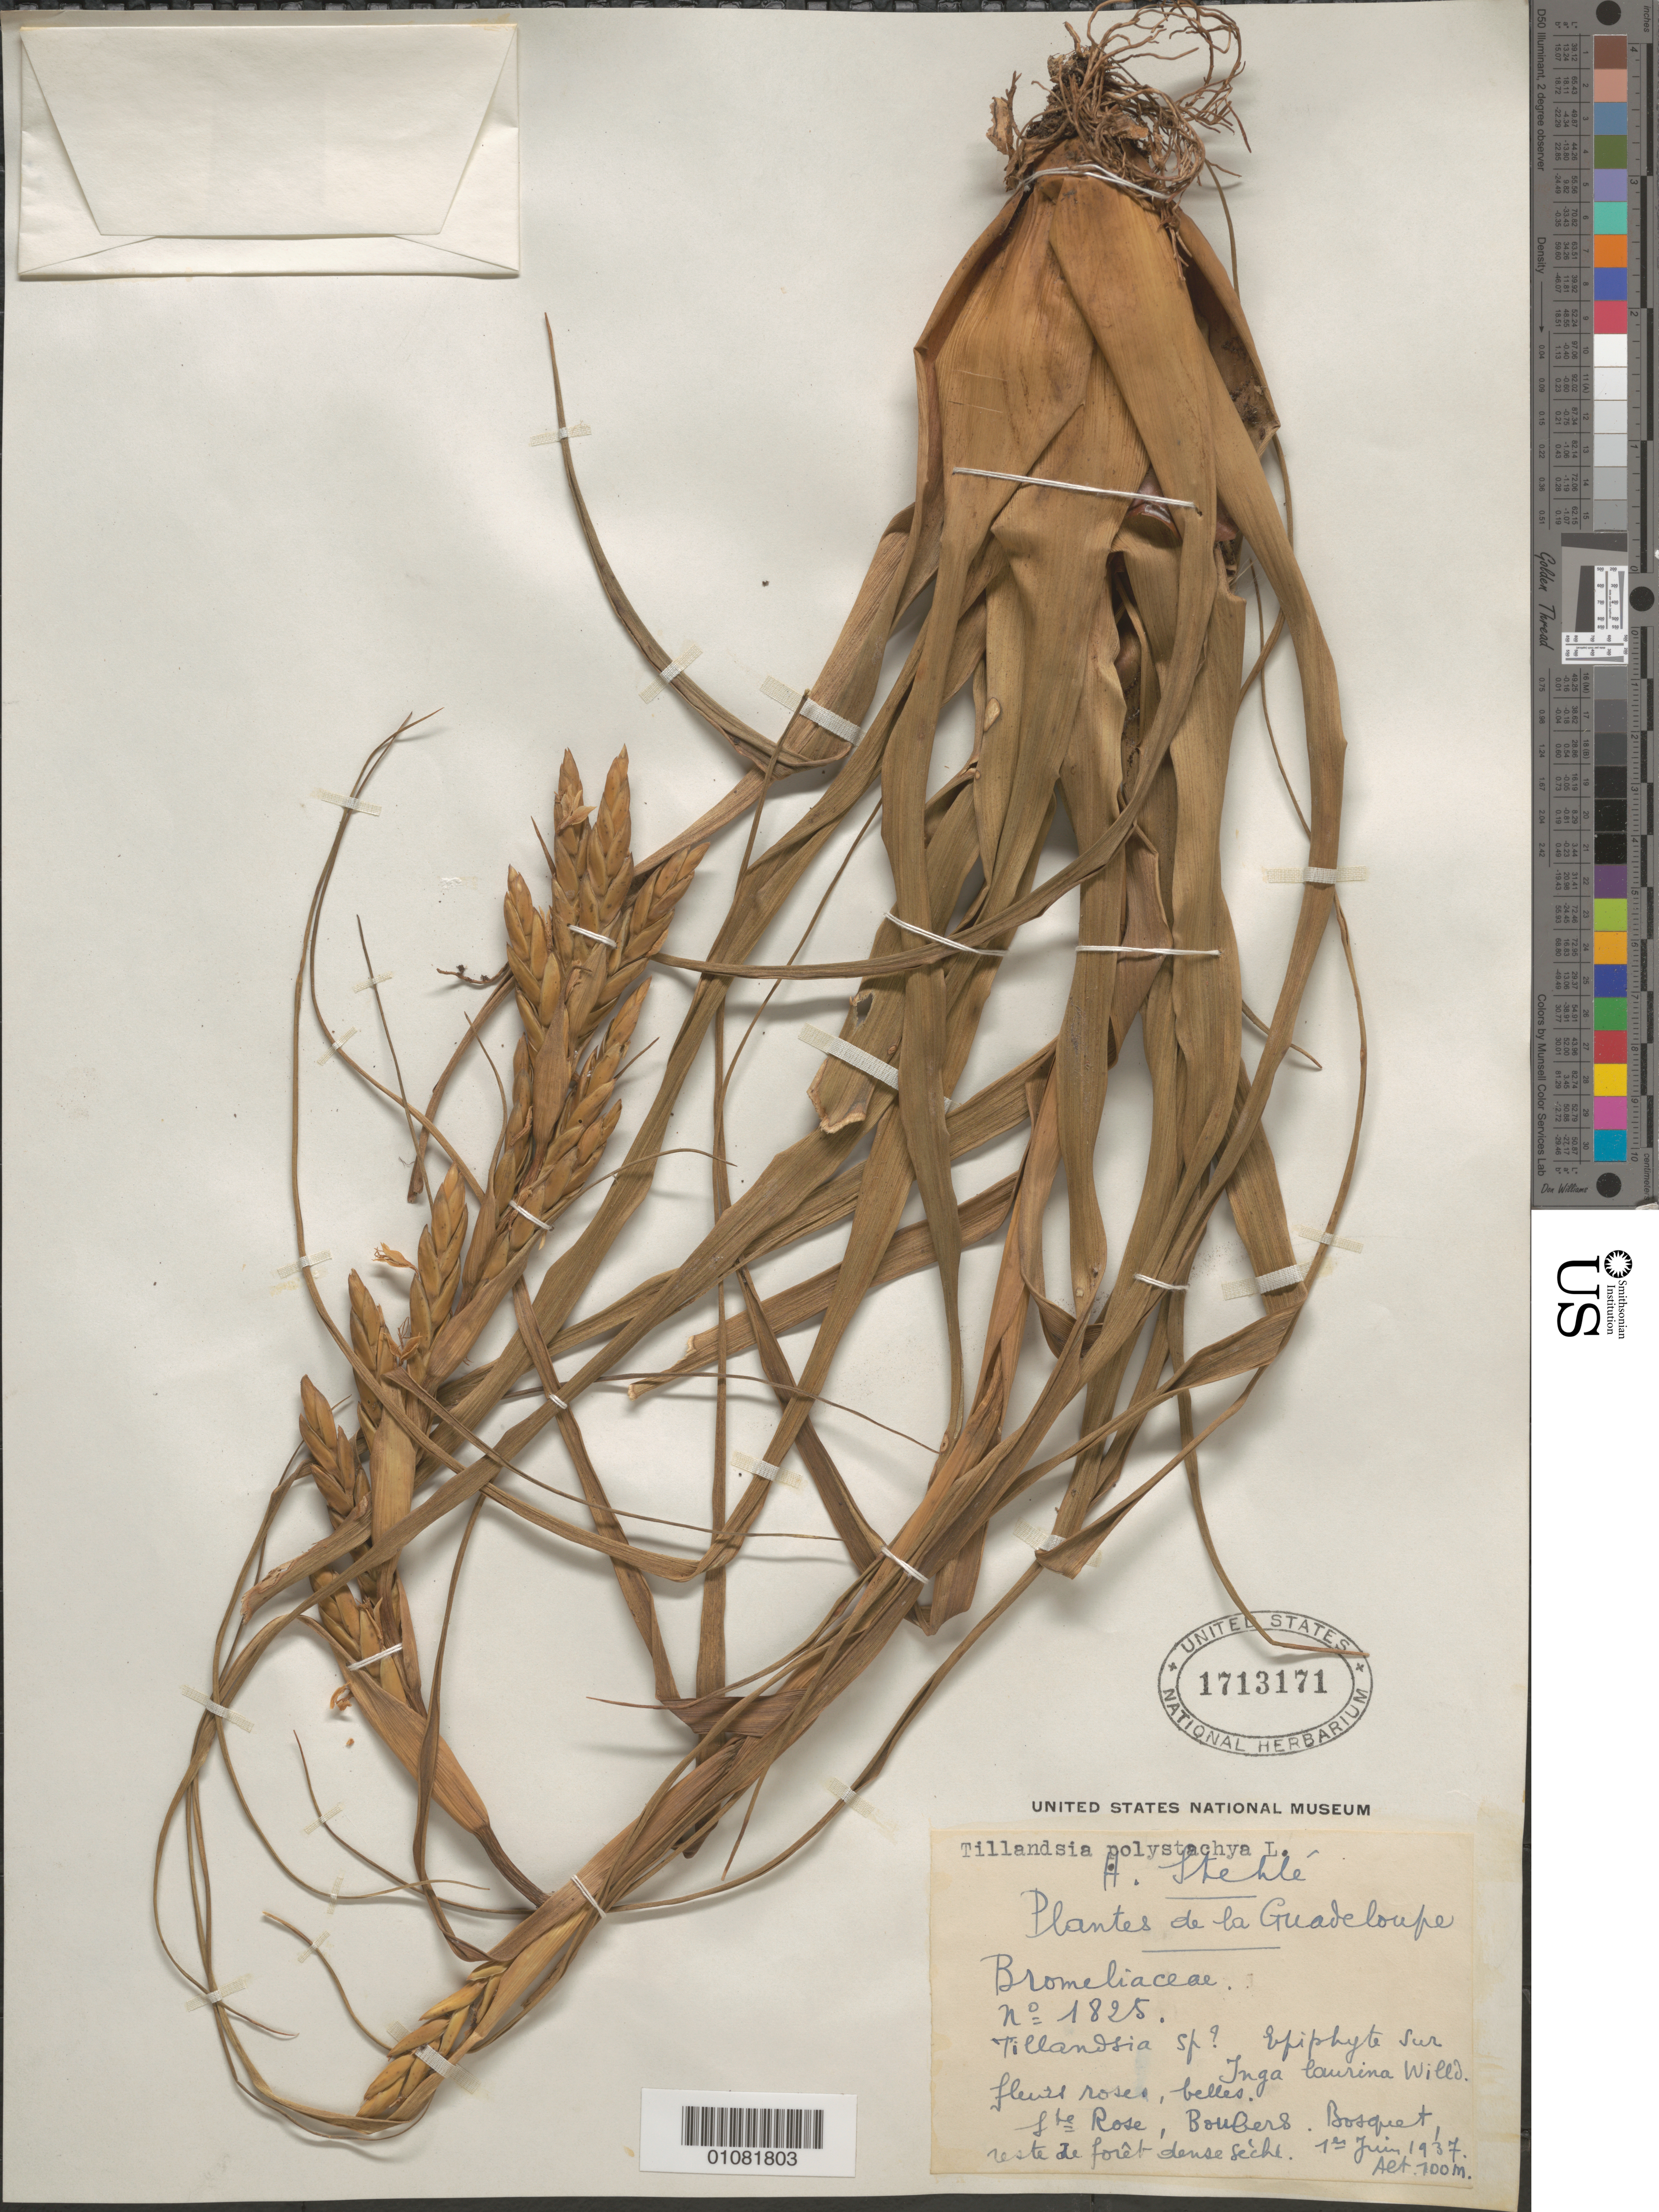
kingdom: Plantae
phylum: Tracheophyta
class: Liliopsida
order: Poales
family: Bromeliaceae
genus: Tillandsia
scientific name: Tillandsia polystachia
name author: (L.) L.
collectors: H. Stehlé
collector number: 1825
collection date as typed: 01 Jun 1937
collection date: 1937-06-01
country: Guadeloupe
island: Basse Terre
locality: Sainte Rose, Boubers Bosque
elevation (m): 700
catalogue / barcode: US 1713171